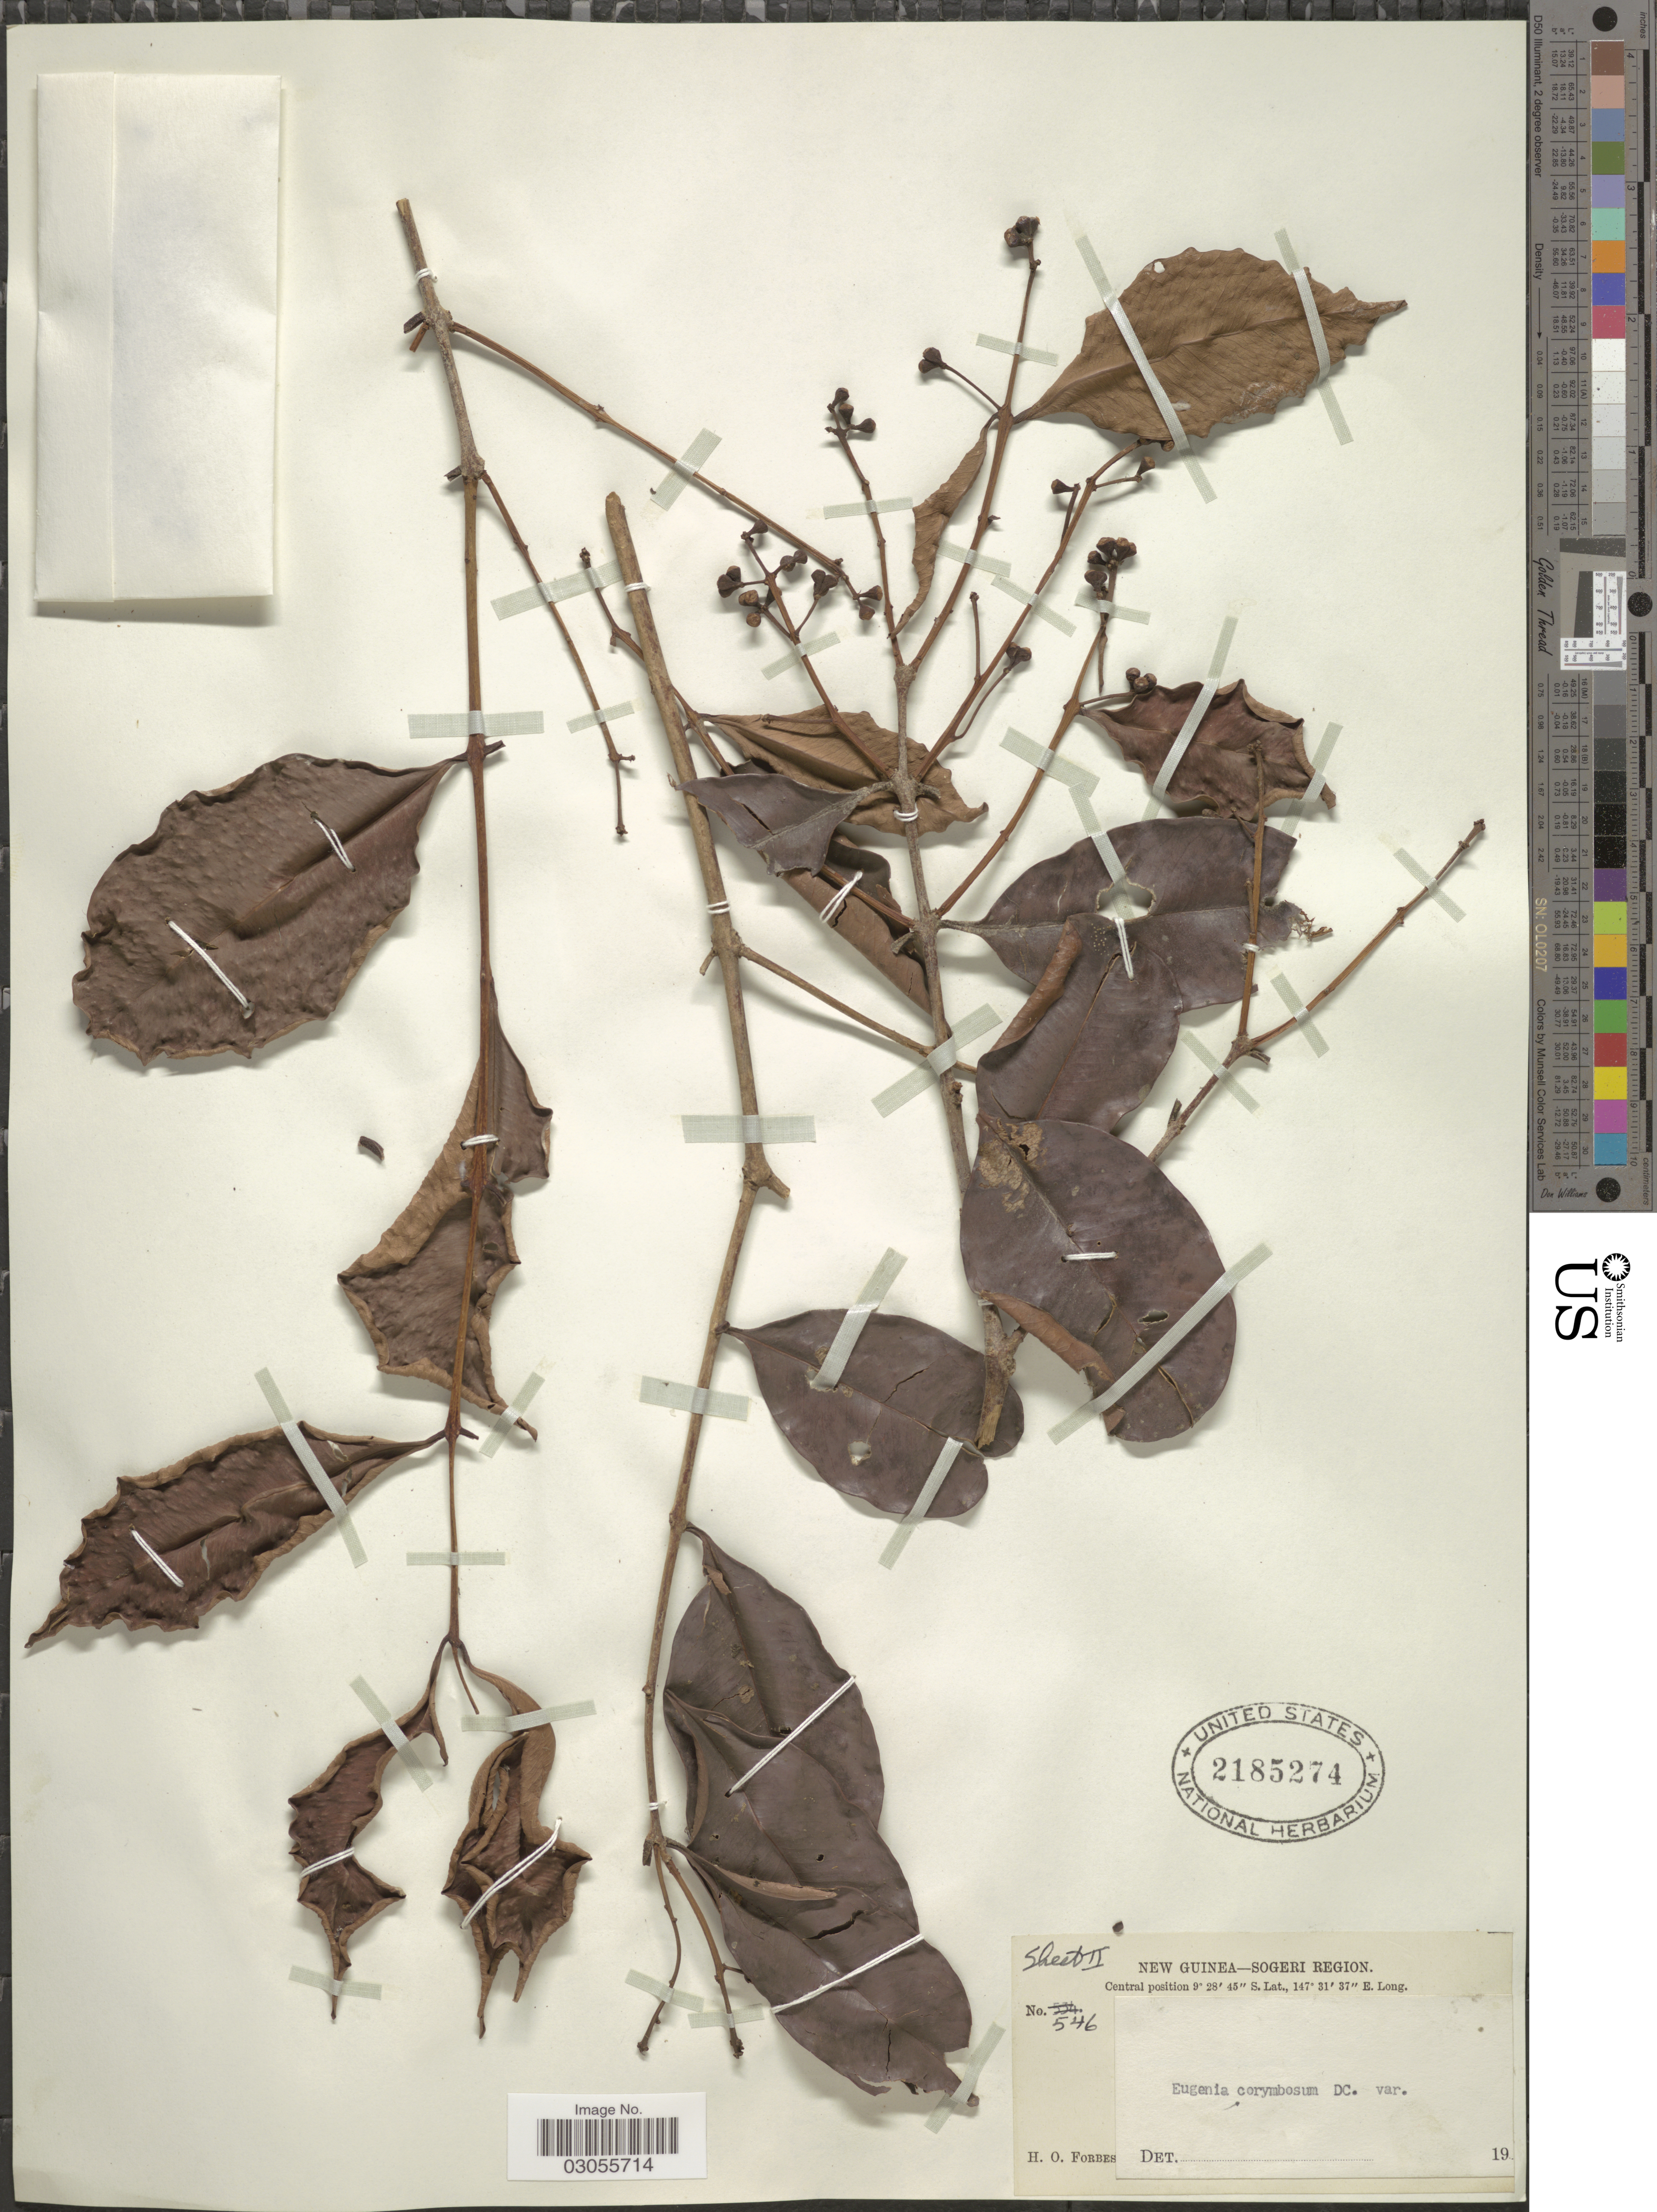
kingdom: Plantae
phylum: Tracheophyta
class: Magnoliopsida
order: Myrtales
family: Myrtaceae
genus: Syzygium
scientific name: Syzygium sp.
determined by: Strong, Mark T., (BOT), Smithsonian Institution - National Museum of Natural History (UNITED STATES)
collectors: H. O. Forbes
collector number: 546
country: Papua New Guinea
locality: New Guinea - Sogeri Region. [illegible text]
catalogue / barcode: US 2185274